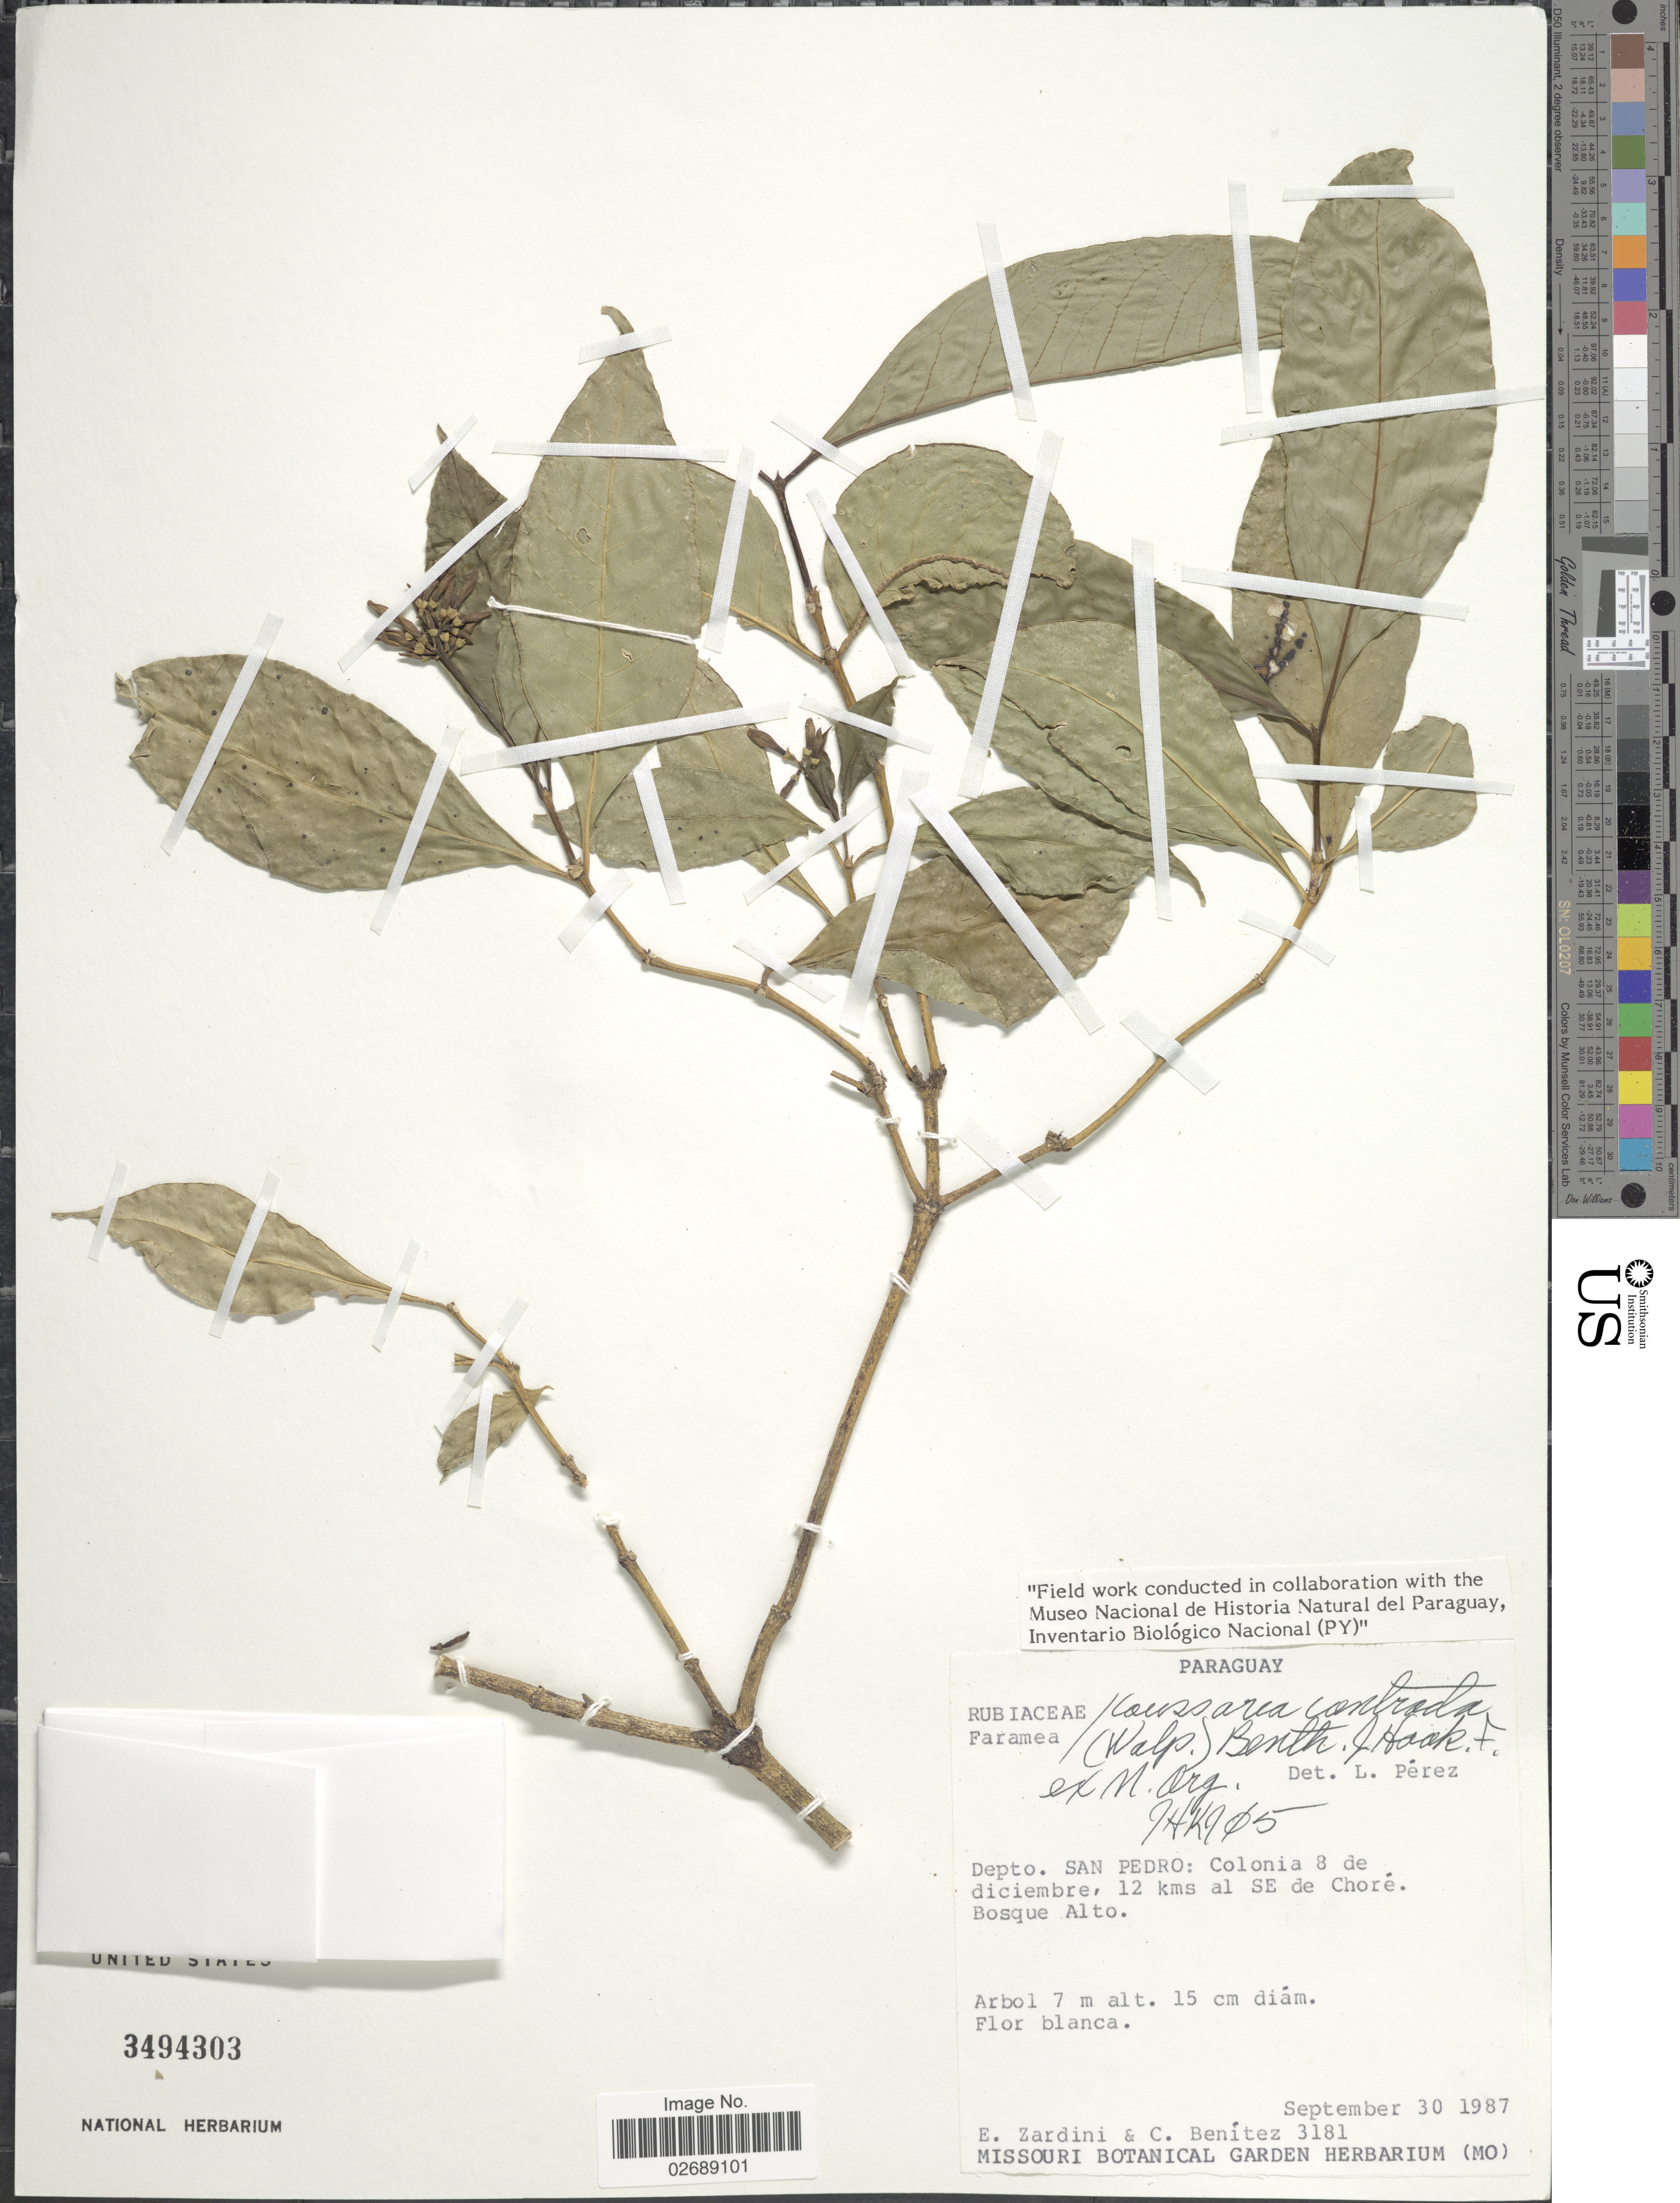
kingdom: Plantae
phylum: Tracheophyta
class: Magnoliopsida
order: Gentianales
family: Rubiaceae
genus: Coussarea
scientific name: Coussarea contracta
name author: (Walp.) Benth. & Hook. f. ex Müll. Arg.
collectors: E. M. Zardini & C. E. Benítez de Rojas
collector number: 3181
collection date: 1987-09-30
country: Paraguay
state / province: San Pedro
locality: Colonia 8 de diciembre, 12 kms al SE de Chore.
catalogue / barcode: US 3494303